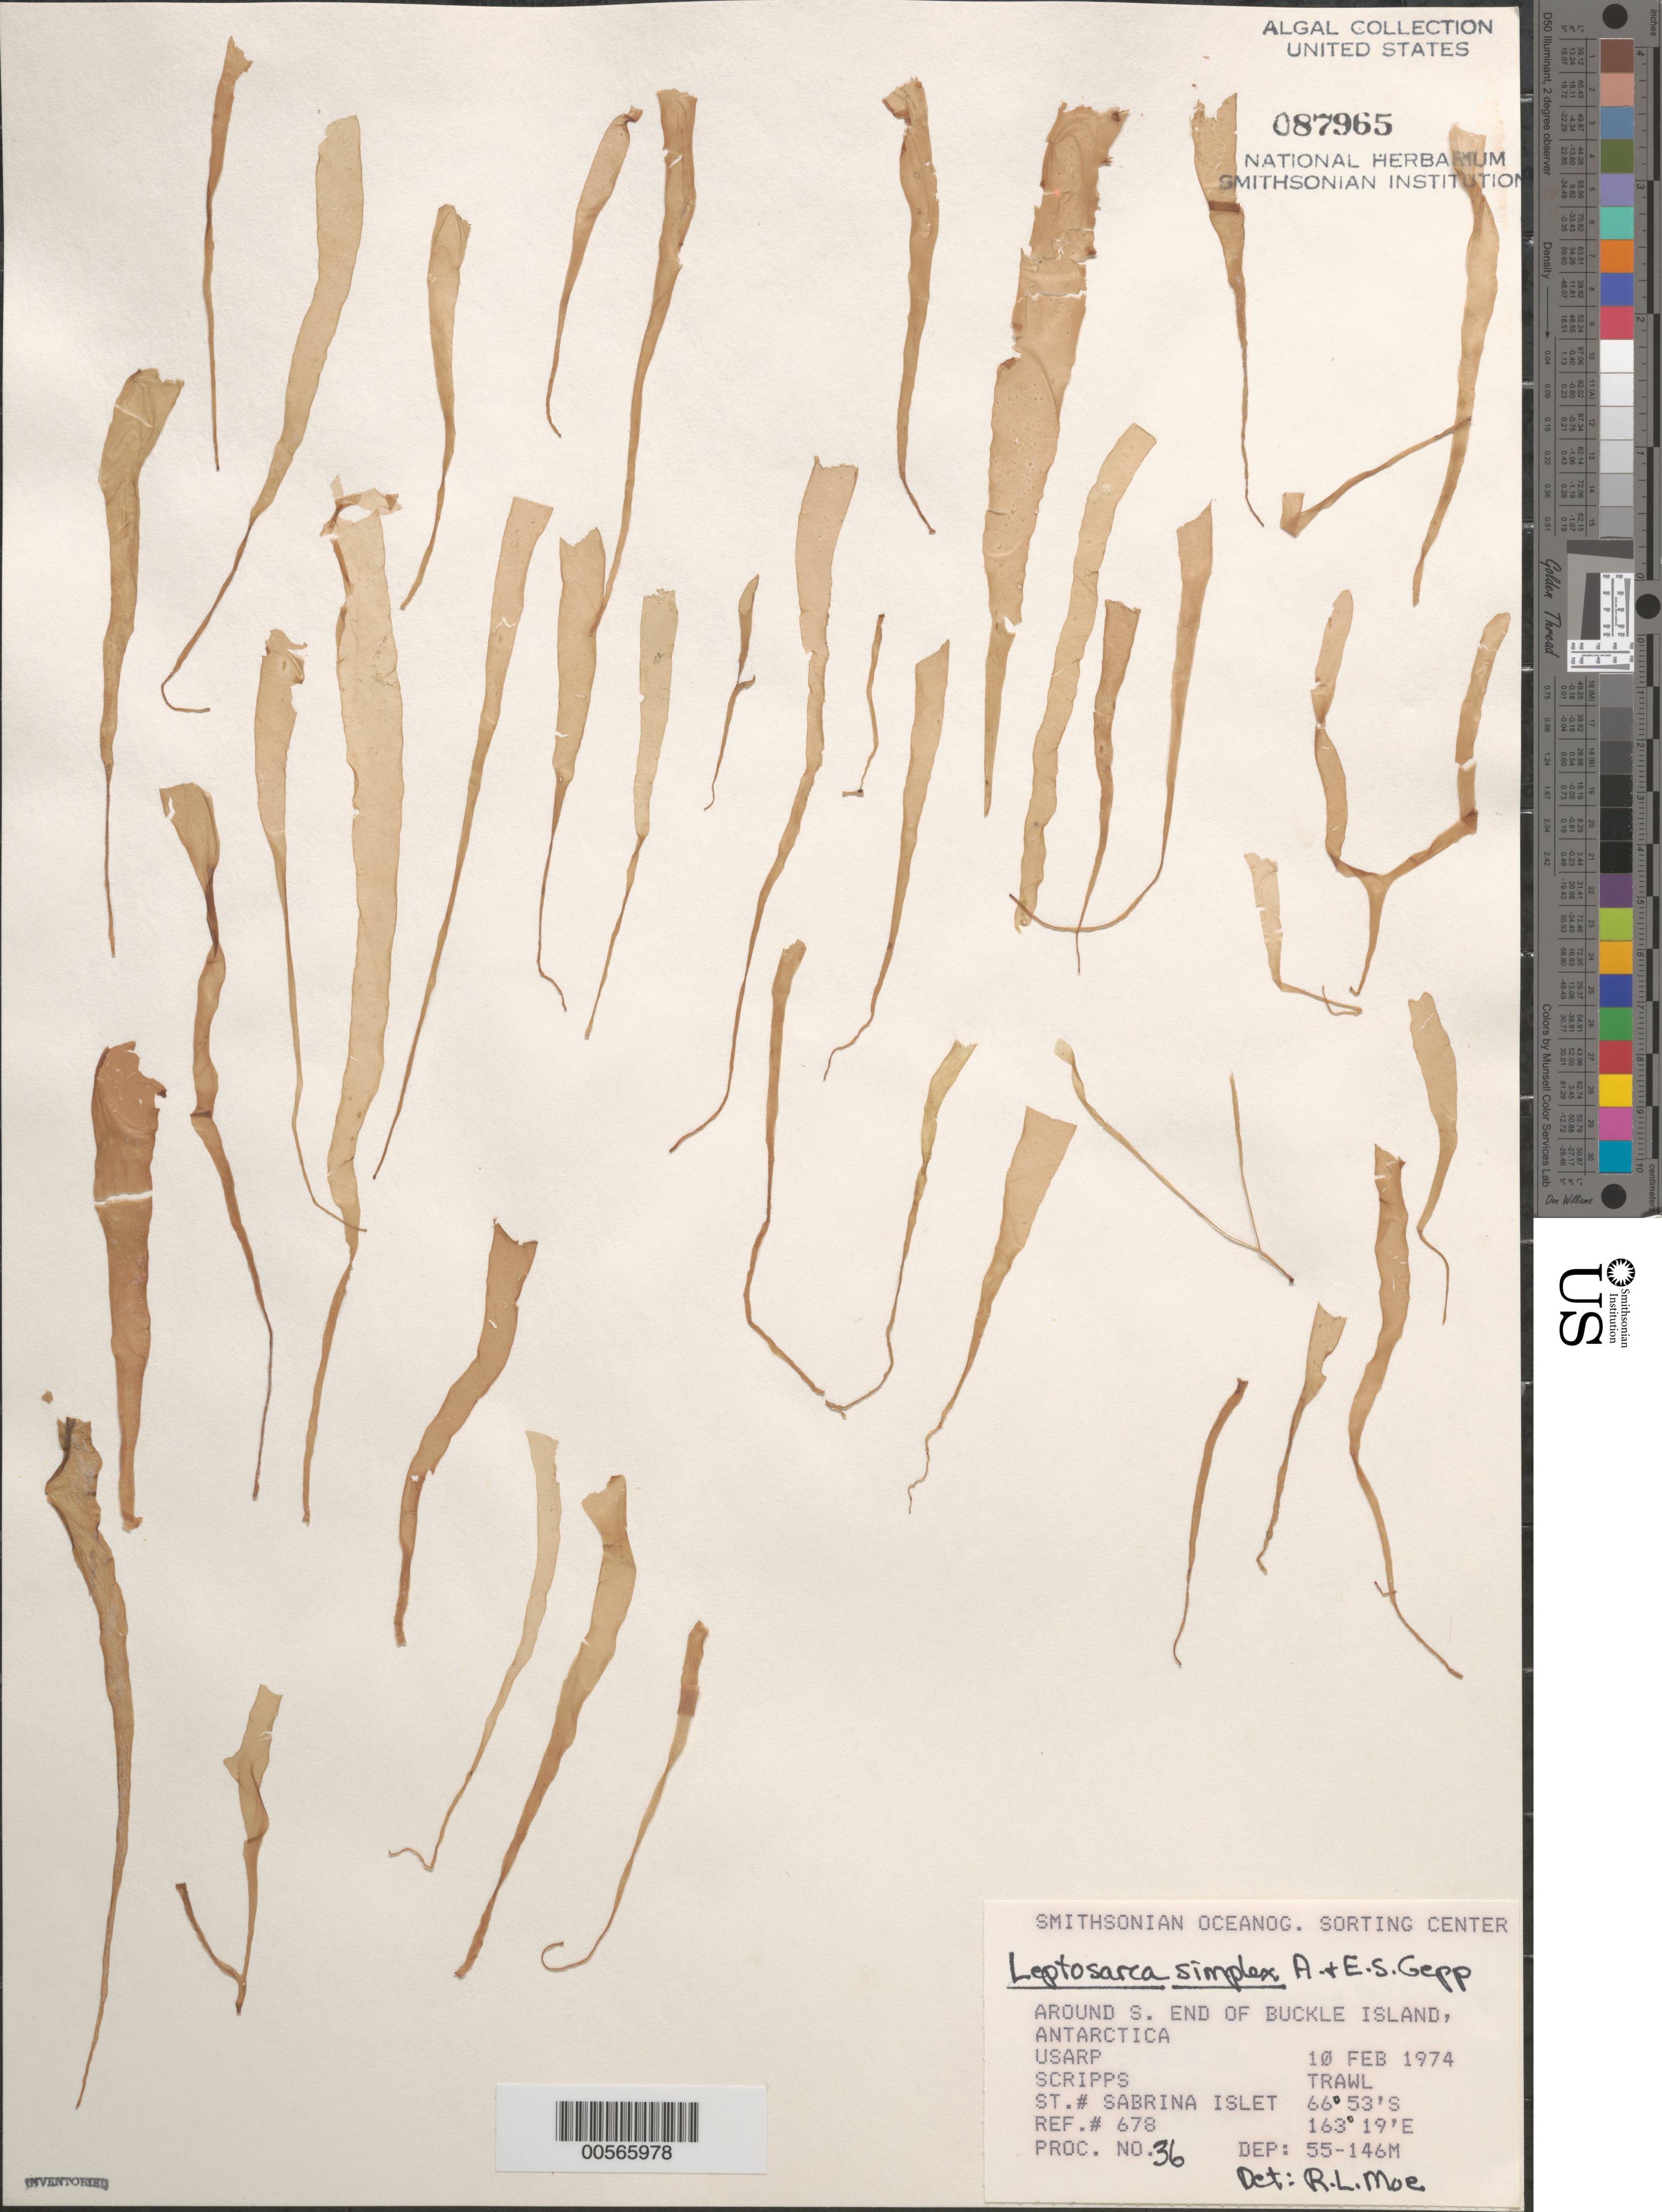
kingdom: Plantae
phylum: Rhodophyta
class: Florideophyceae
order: Rhodymeniales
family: Rhodymeniaceae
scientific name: Leptosarca simplex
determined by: Moe, R. L.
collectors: Scripps Institution of Oceanography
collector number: Station Sabrina Islet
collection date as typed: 10 Feb 1974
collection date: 1974-02-10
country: Antarctica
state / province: Ross Dependency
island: Buckle Island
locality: Sabrina Islet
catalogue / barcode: US 87965